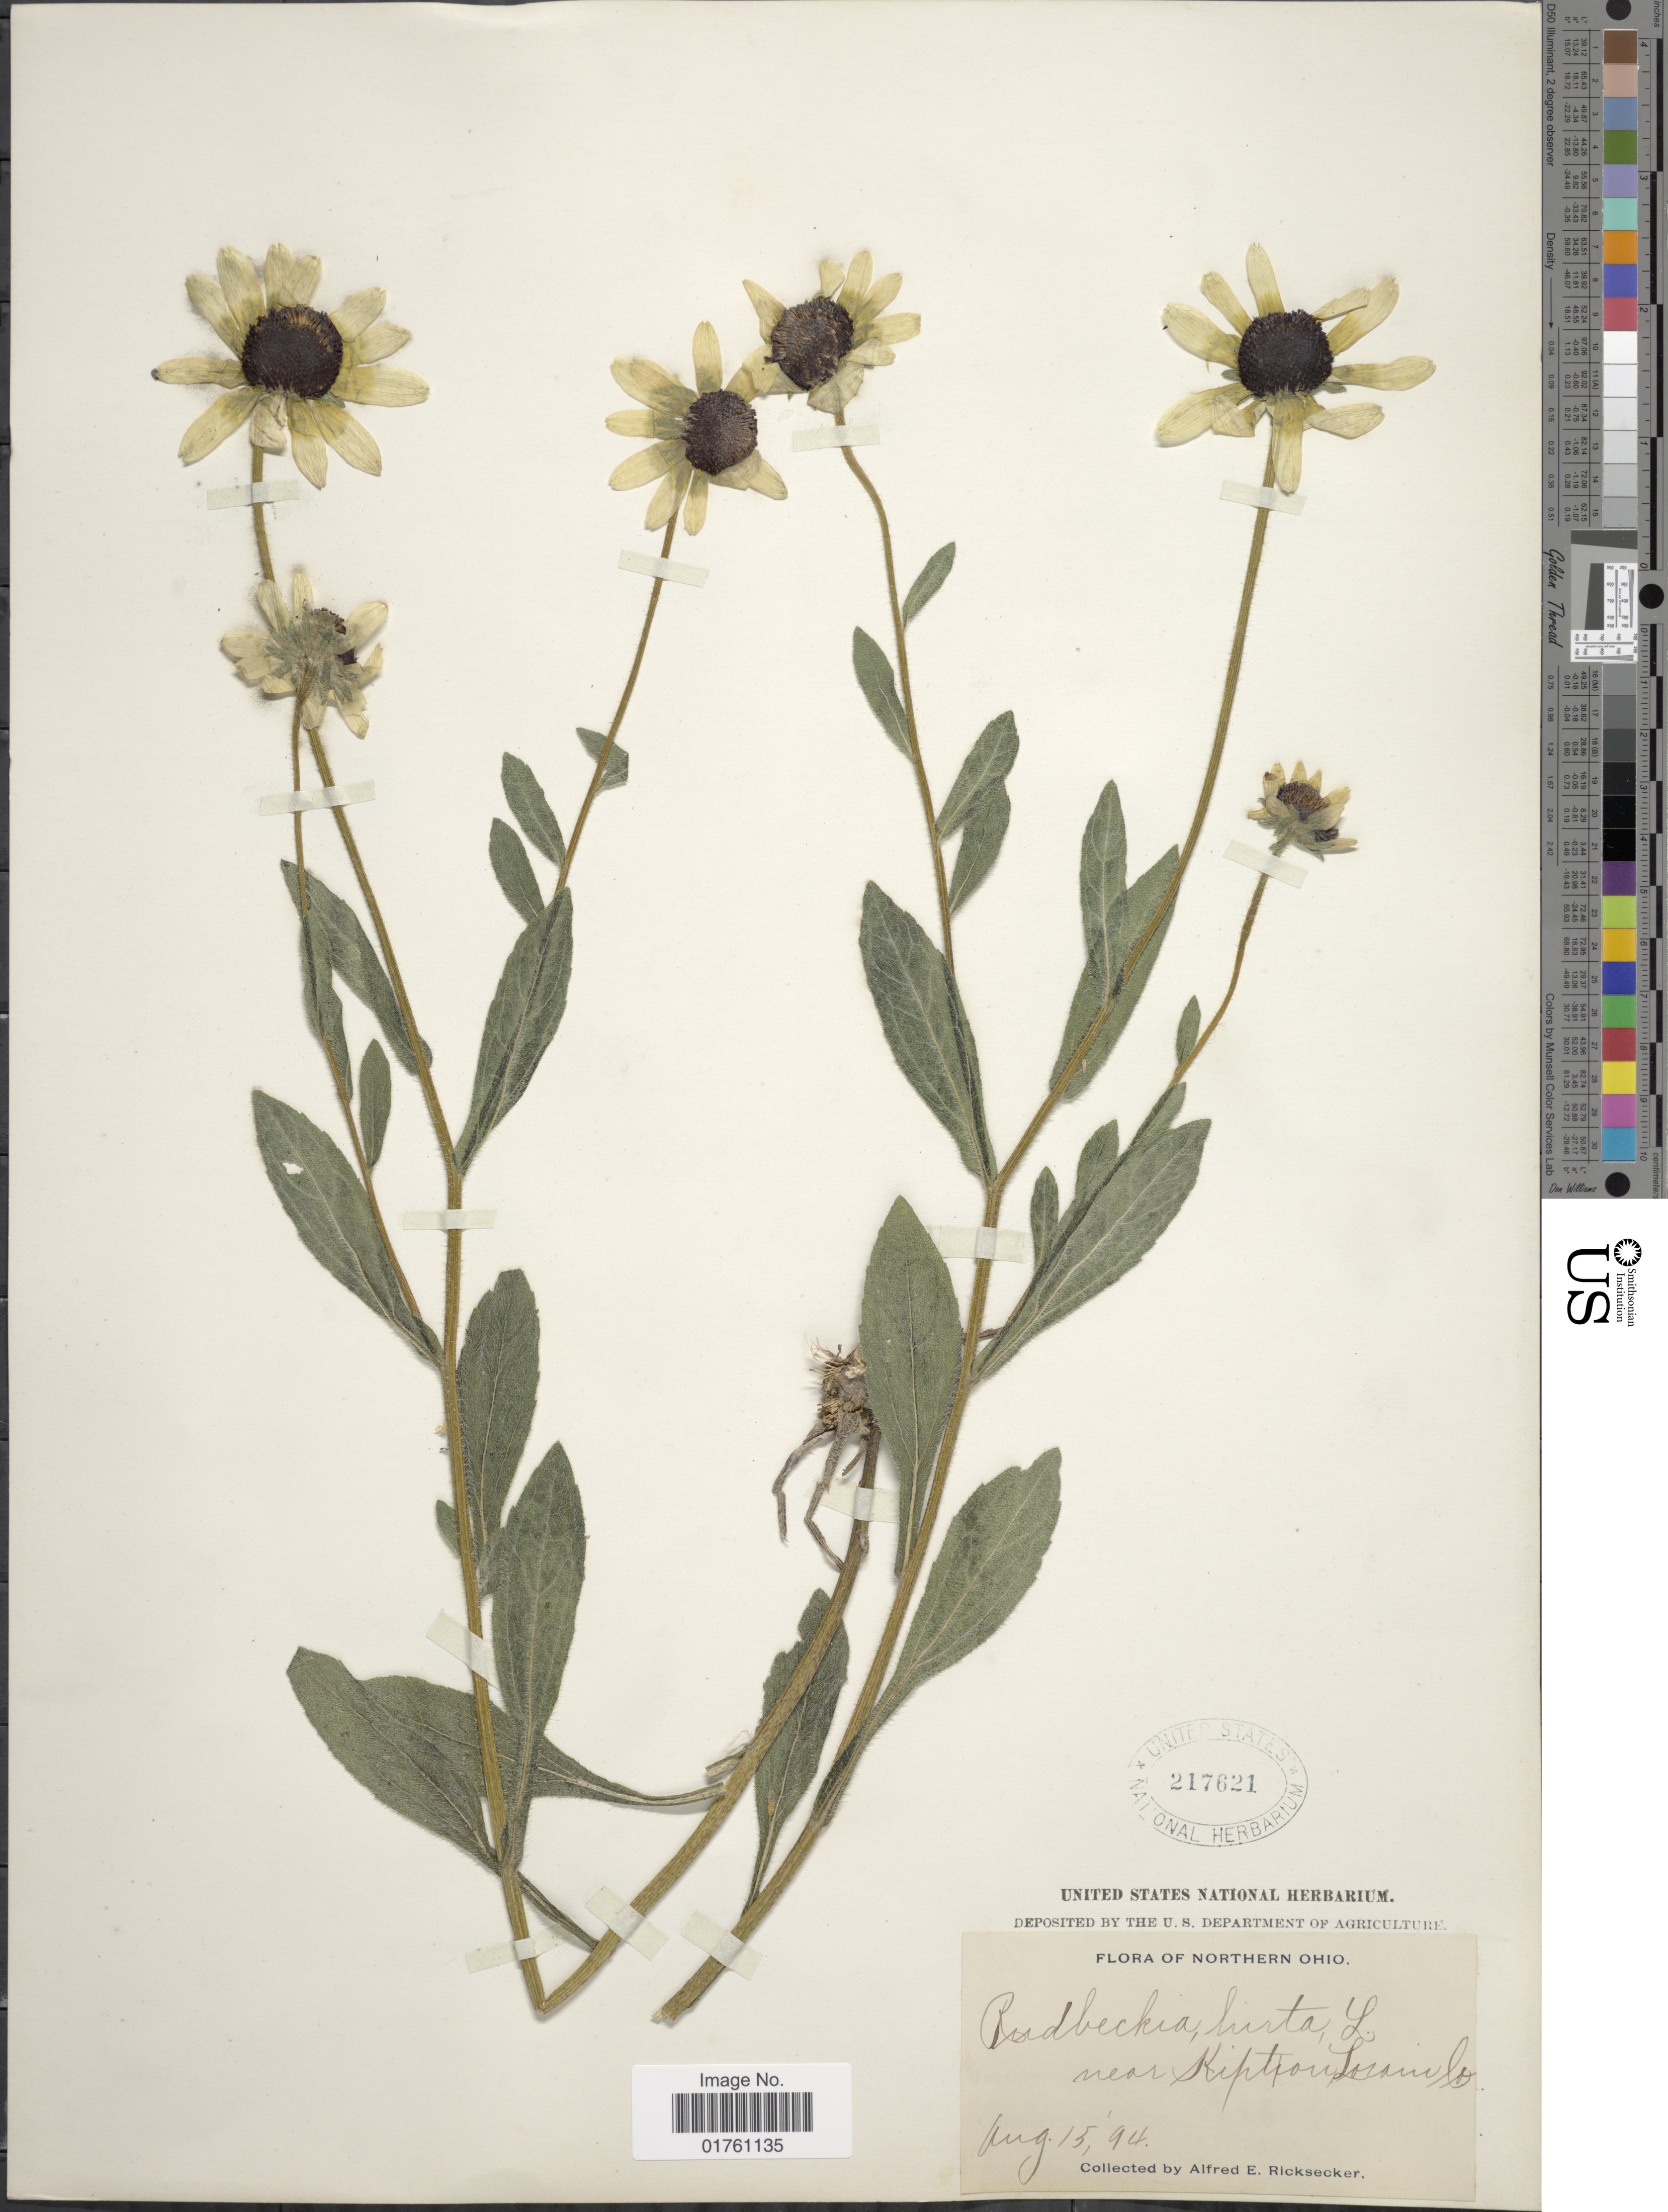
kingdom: Plantae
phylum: Tracheophyta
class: Magnoliopsida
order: Asterales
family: Asteraceae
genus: Rudbeckia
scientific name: Rudbeckia hirta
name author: L.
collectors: A. E. Ricksecker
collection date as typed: Transcribed d/m/y: 15/8/94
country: United States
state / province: Ohio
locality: Northern Ohio, near KIpton Lorain Co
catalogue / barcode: US 217621